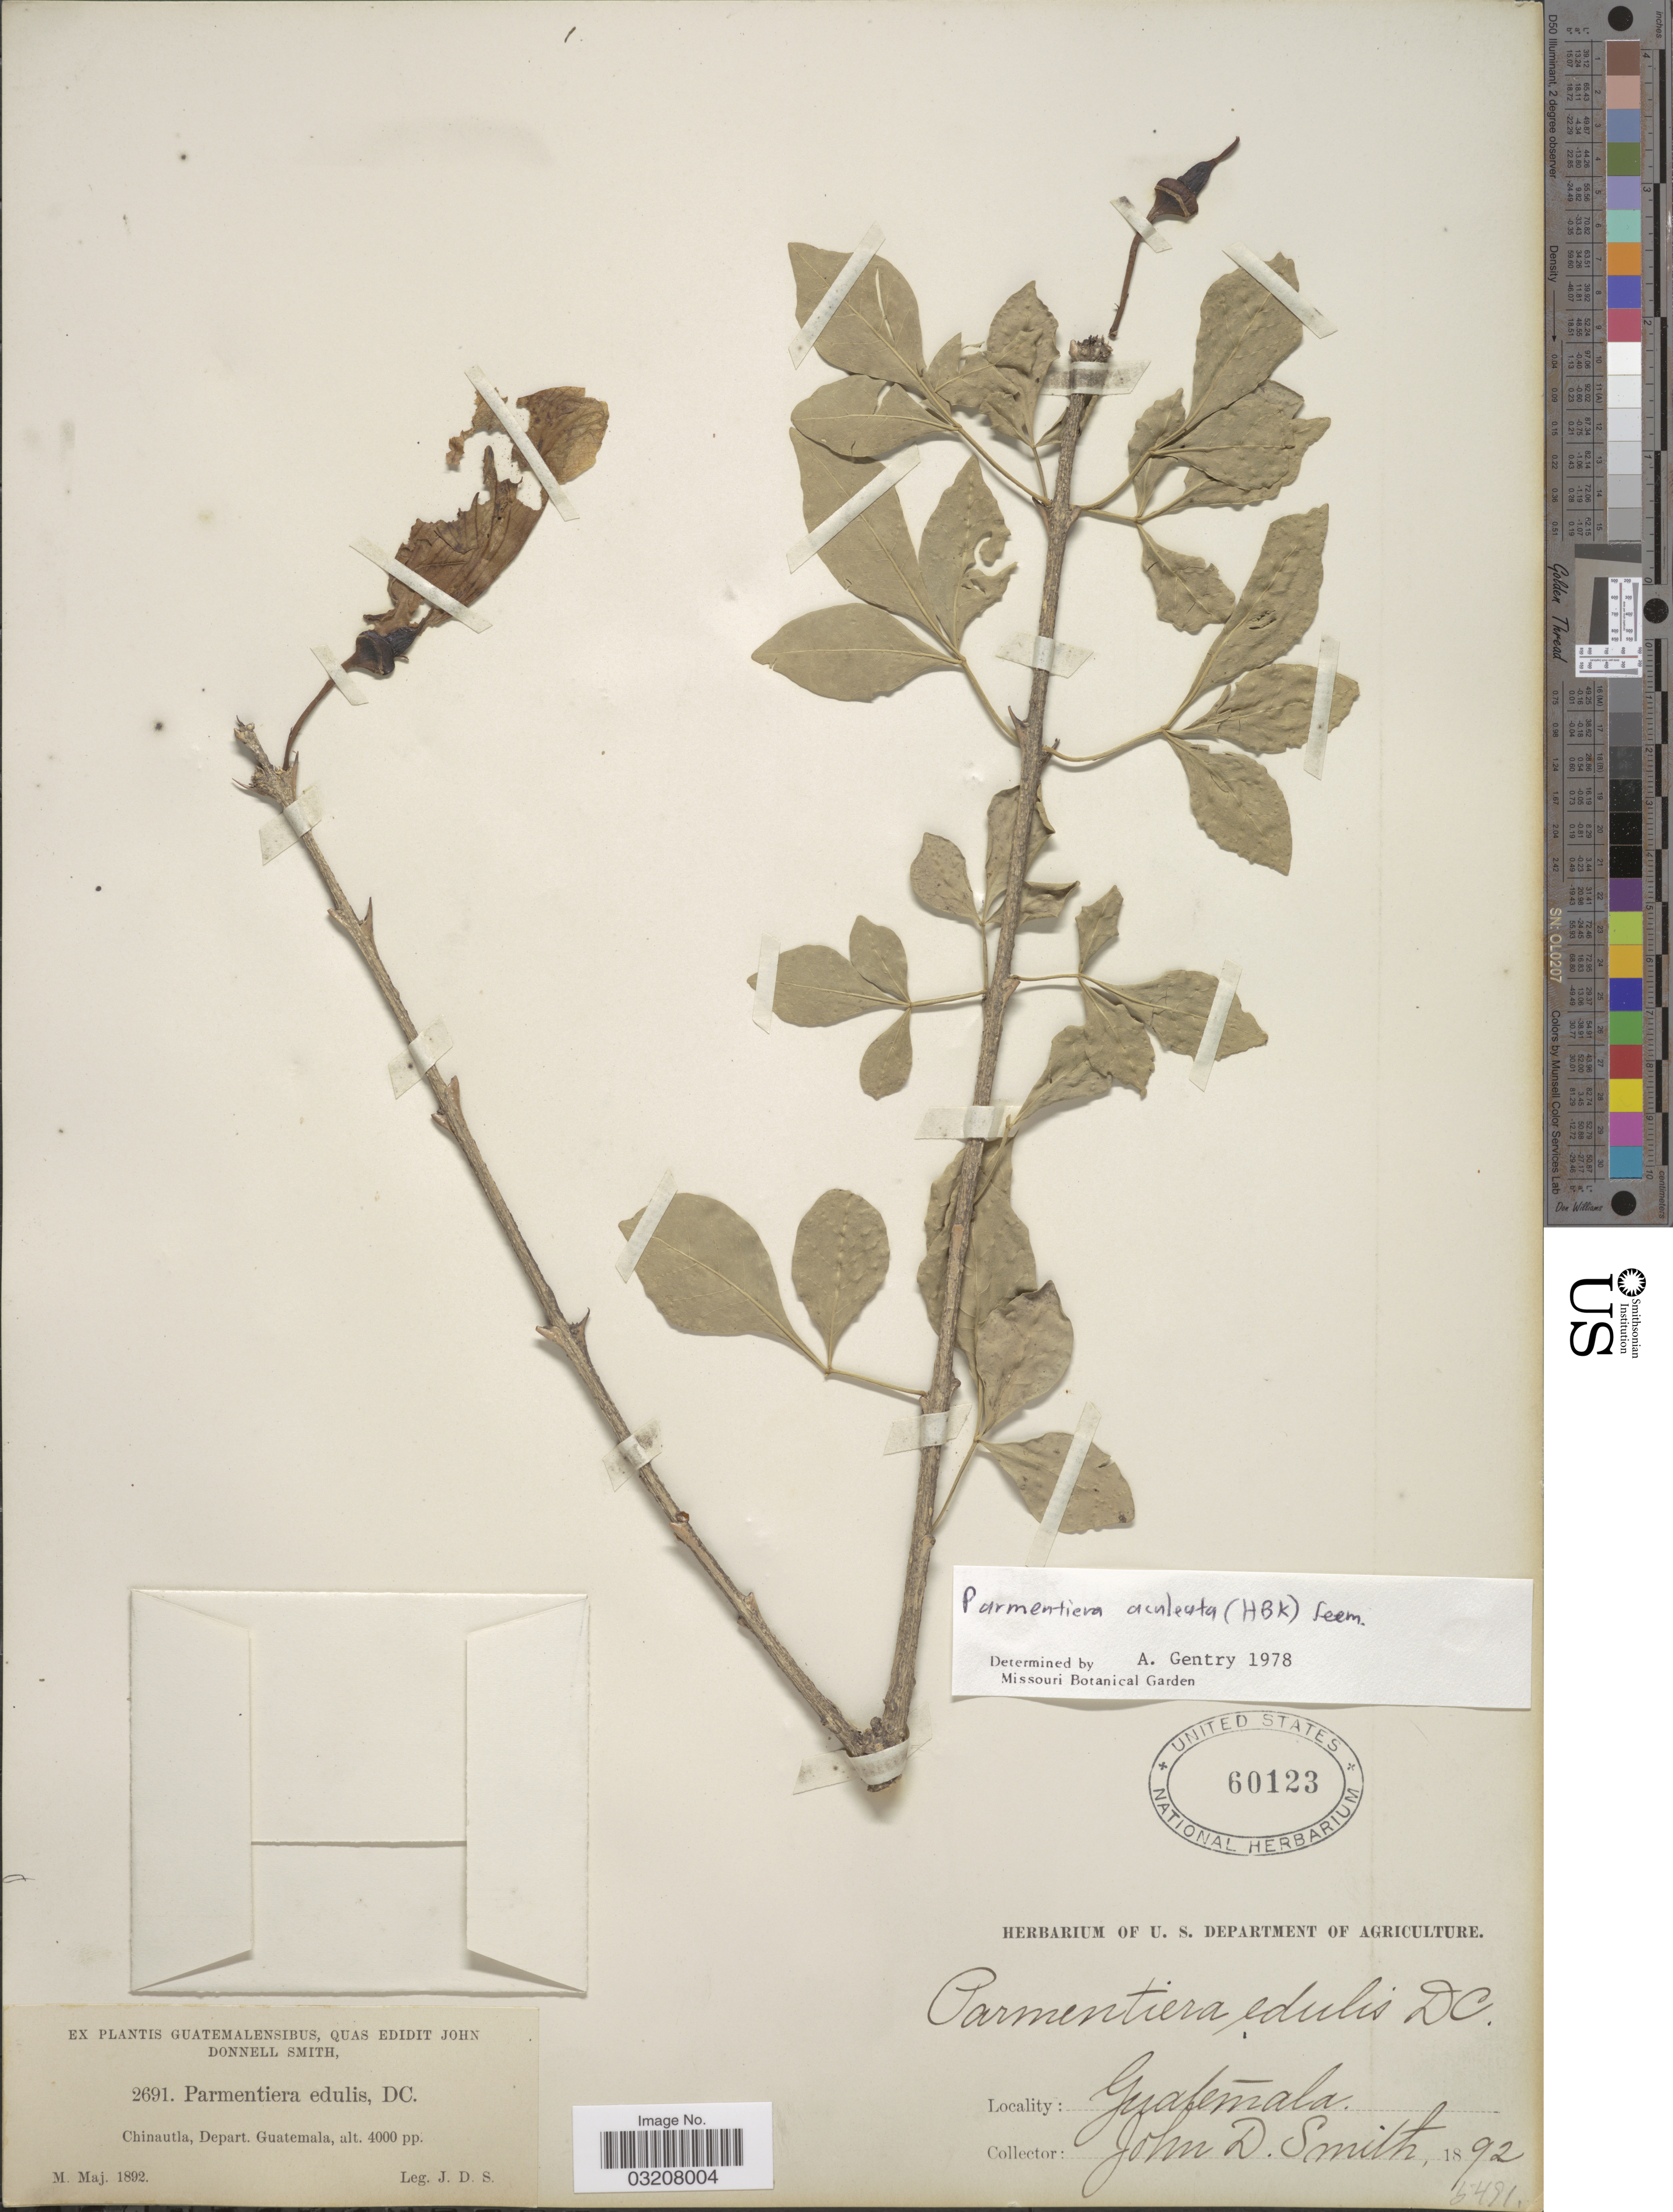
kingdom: Plantae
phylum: Tracheophyta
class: Magnoliopsida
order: Lamiales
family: Bignoniaceae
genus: Parmentiera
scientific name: Parmentiera aculeata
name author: (Kunth) Seem.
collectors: J. Donnell Smith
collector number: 2691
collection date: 1892-05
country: Guatemala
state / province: Guatemala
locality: Chinautla, Depart. Guatemala.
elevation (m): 1219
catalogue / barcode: US 60123